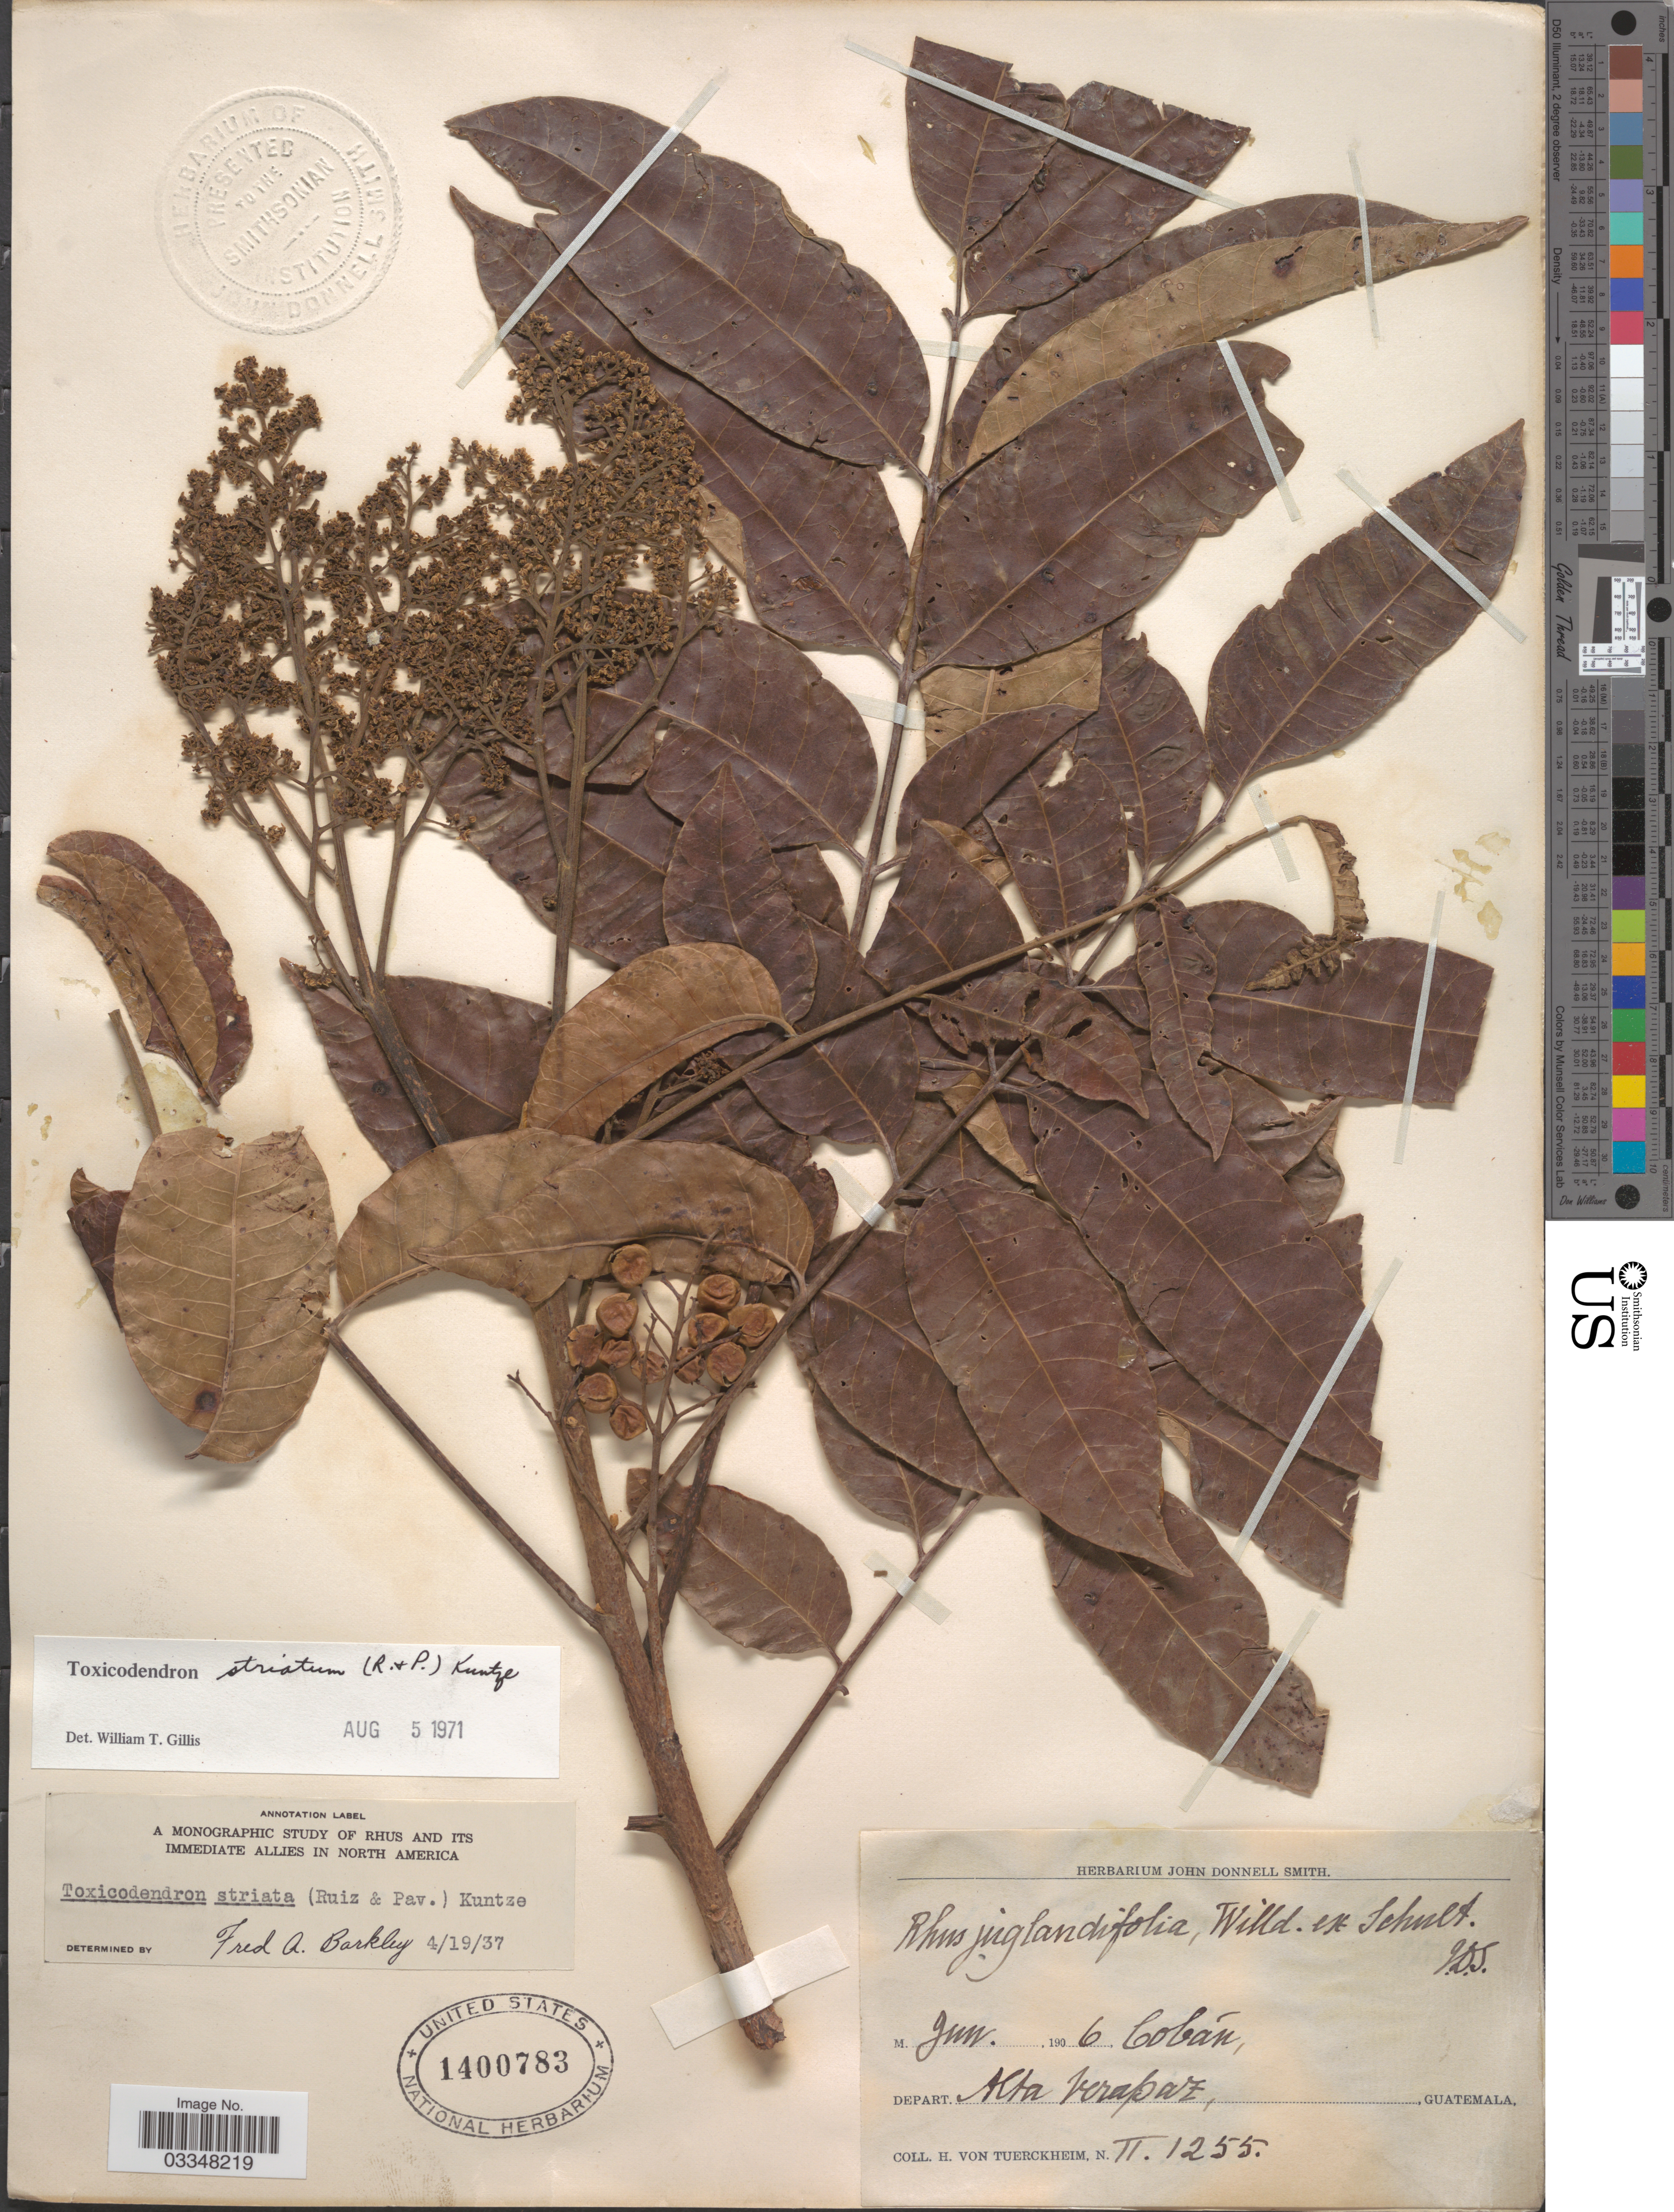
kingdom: Plantae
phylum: Tracheophyta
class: Magnoliopsida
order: Sapindales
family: Anacardiaceae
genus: Toxicodendron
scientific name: Toxicodendron striatum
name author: (Ruiz & Pav.) Kuntze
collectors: H. von Tuerckheim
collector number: II1255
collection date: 1906-06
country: Guatemala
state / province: Alta Verapaz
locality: Cobán, Depart. Alta Verapaz.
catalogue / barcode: US 1400783